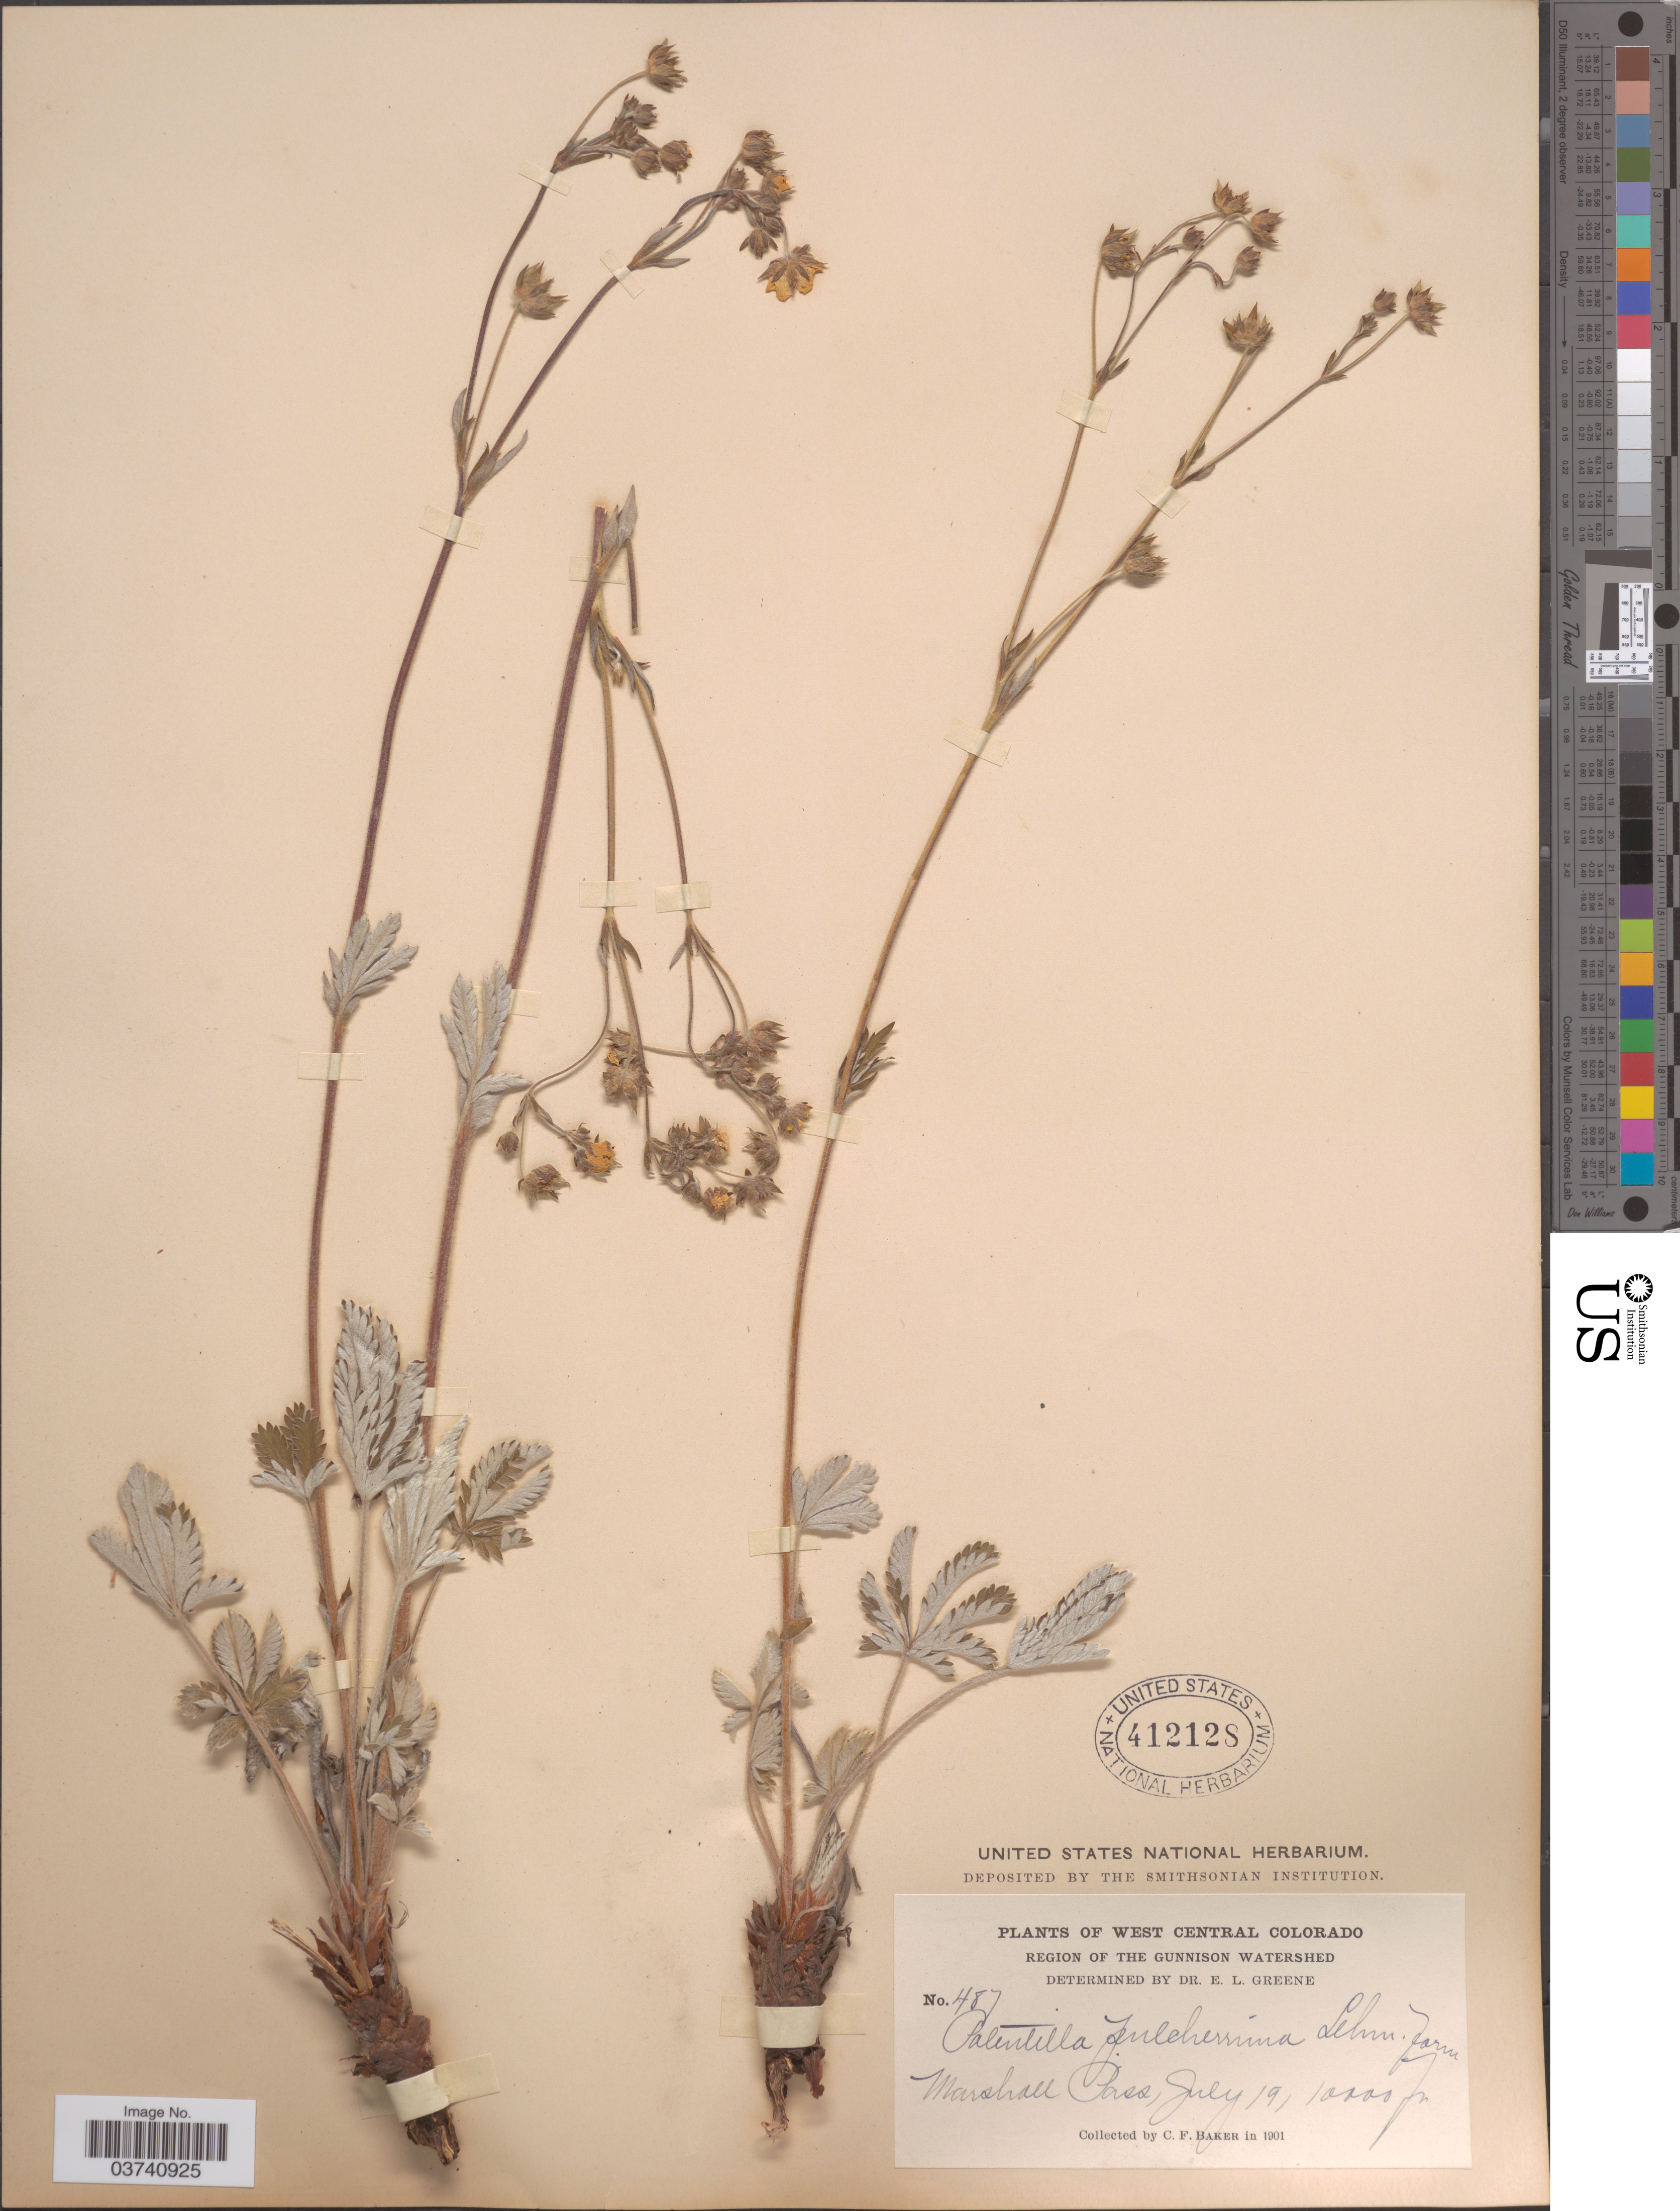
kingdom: Plantae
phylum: Tracheophyta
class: Magnoliopsida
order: Rosales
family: Rosaceae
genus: Potentilla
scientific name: Potentilla pulcherrima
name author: Lehm.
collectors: C. F. Baker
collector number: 487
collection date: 1901-07-19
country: United States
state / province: Colorado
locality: West Central Colorado. Region of the Gunnison Watershed. Marshall Pass.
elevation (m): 3048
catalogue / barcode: US 412128